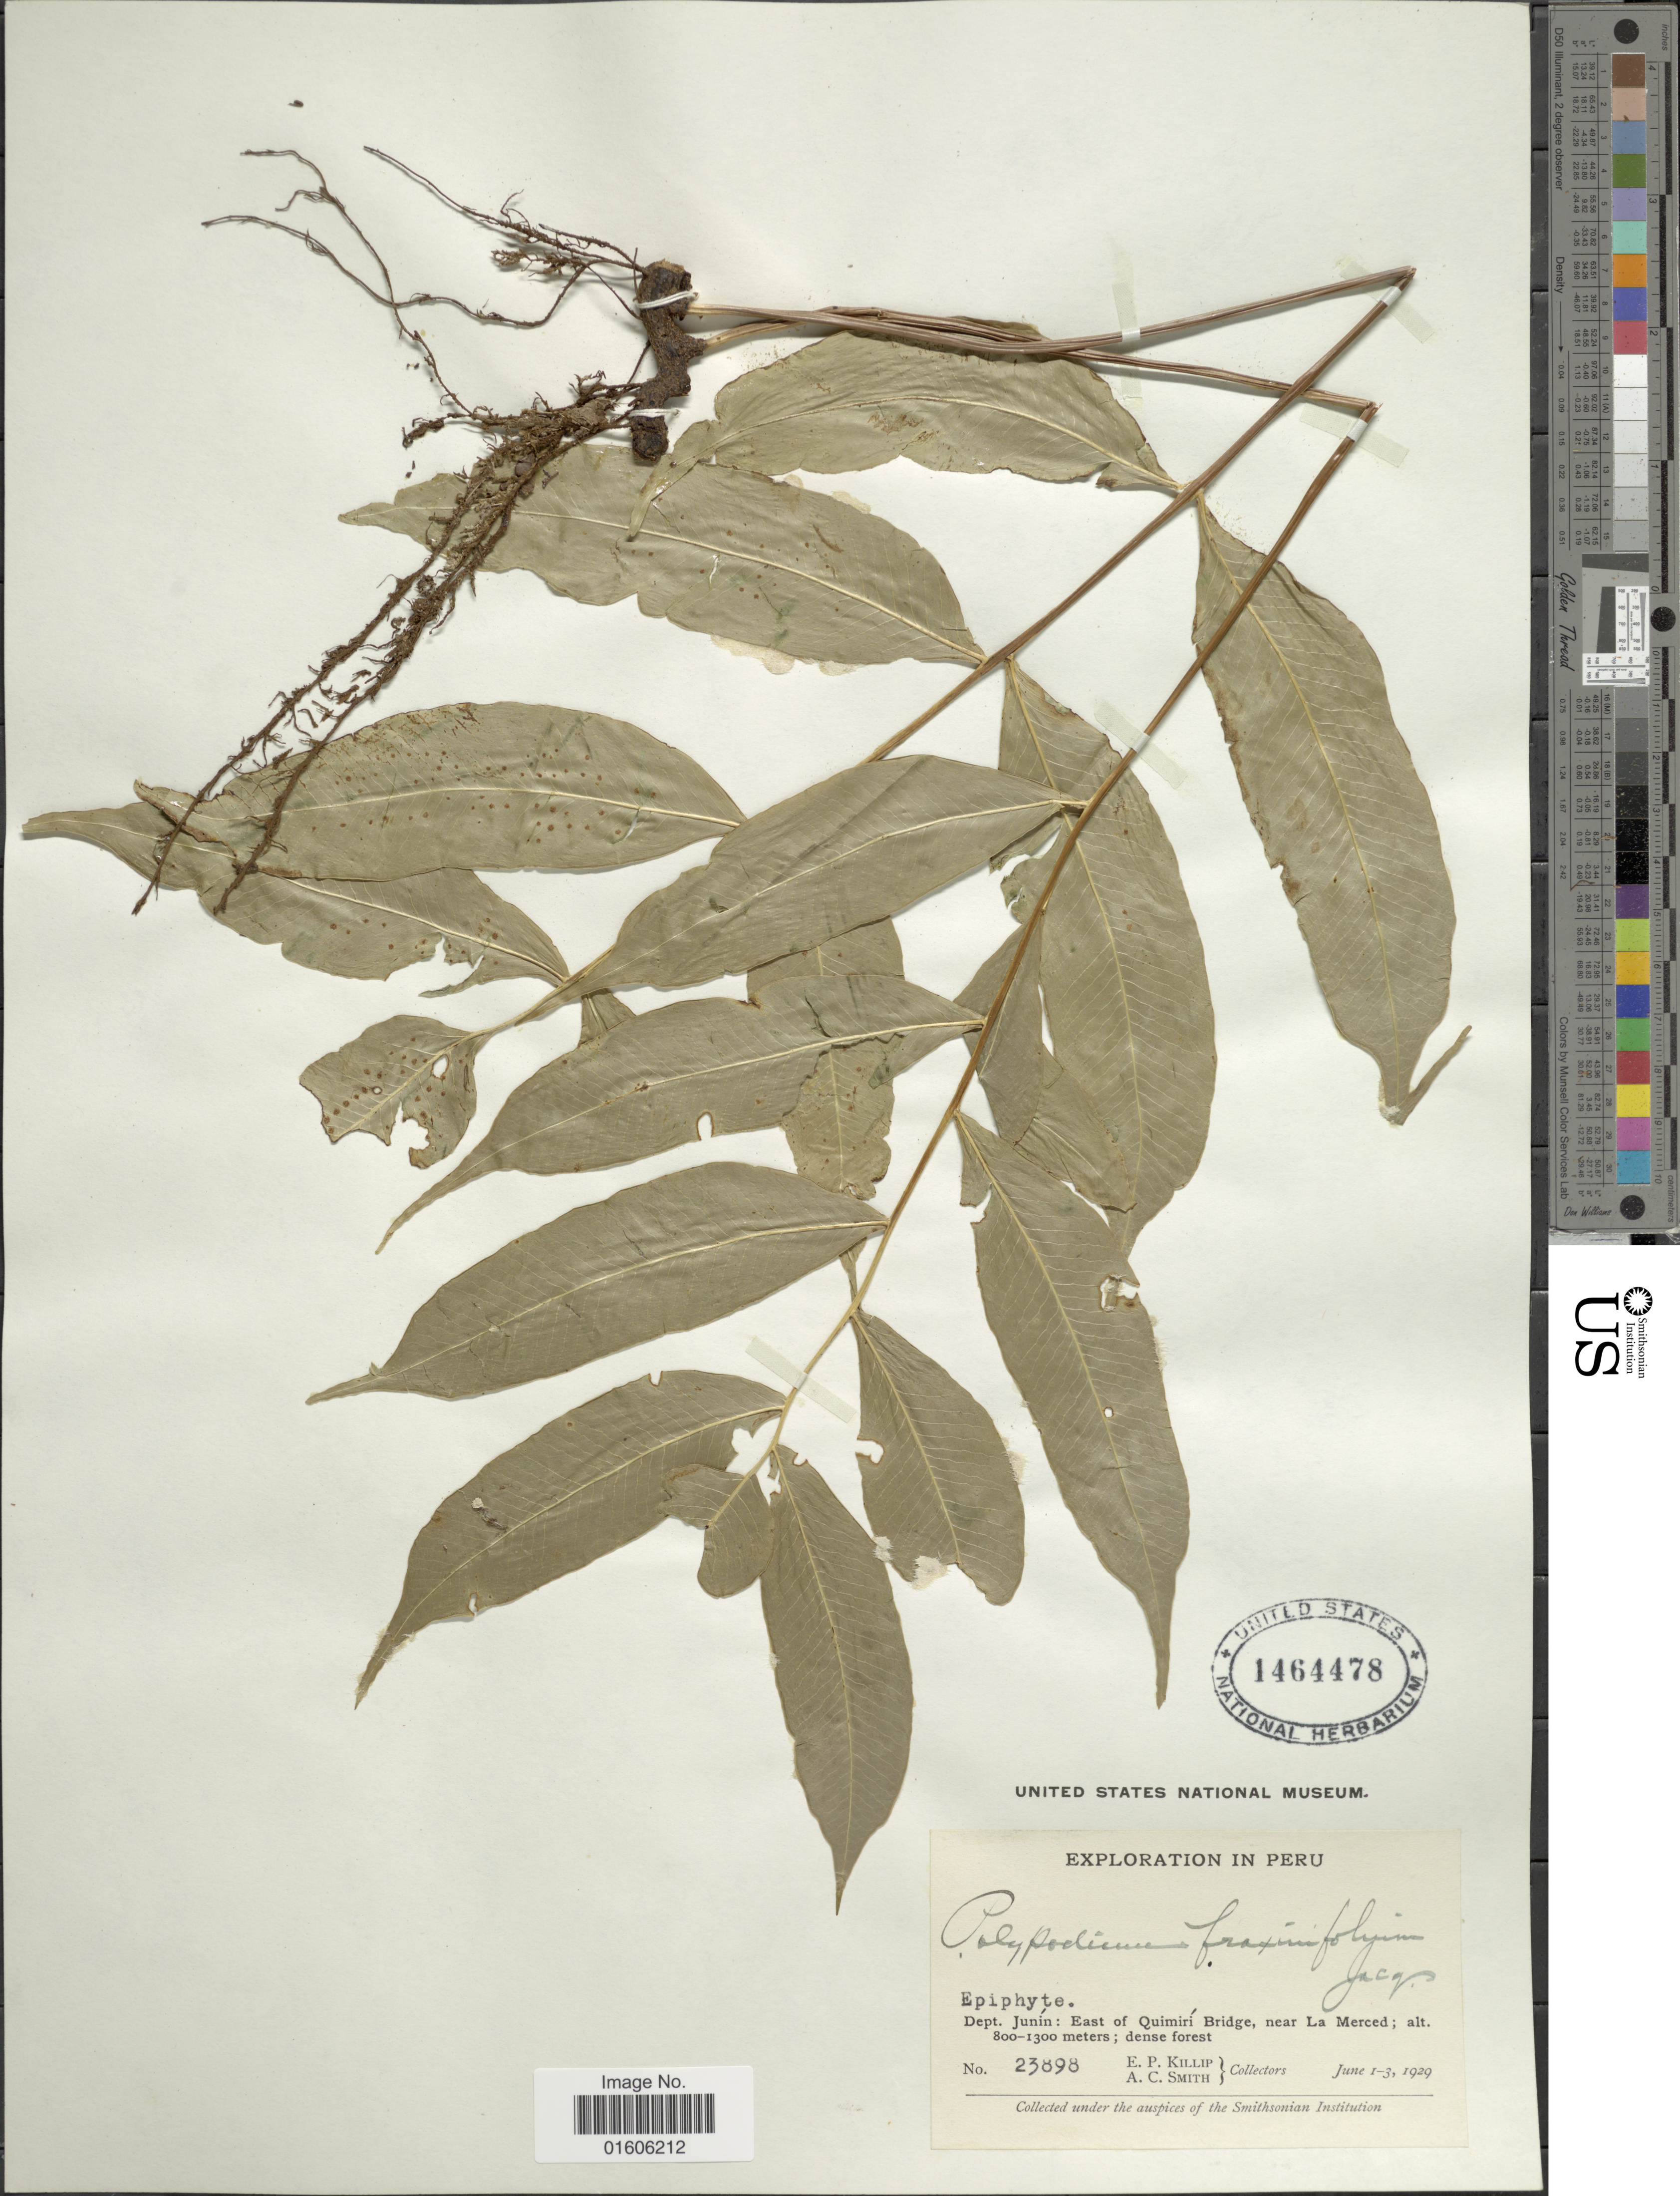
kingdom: Plantae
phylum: Tracheophyta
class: Polypodiopsida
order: Polypodiales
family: Polypodiaceae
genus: Serpocaulon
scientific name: Serpocaulon fraxinifolium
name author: (Jacq.) A.R. Sm.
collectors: E. P. Killip & A. C. Smith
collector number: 23898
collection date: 1929-06-01/1929-06-03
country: Peru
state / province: Junín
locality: Dept. Junín: East of Quimirí Bridge, near La Merced.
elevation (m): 800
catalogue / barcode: US 1464478